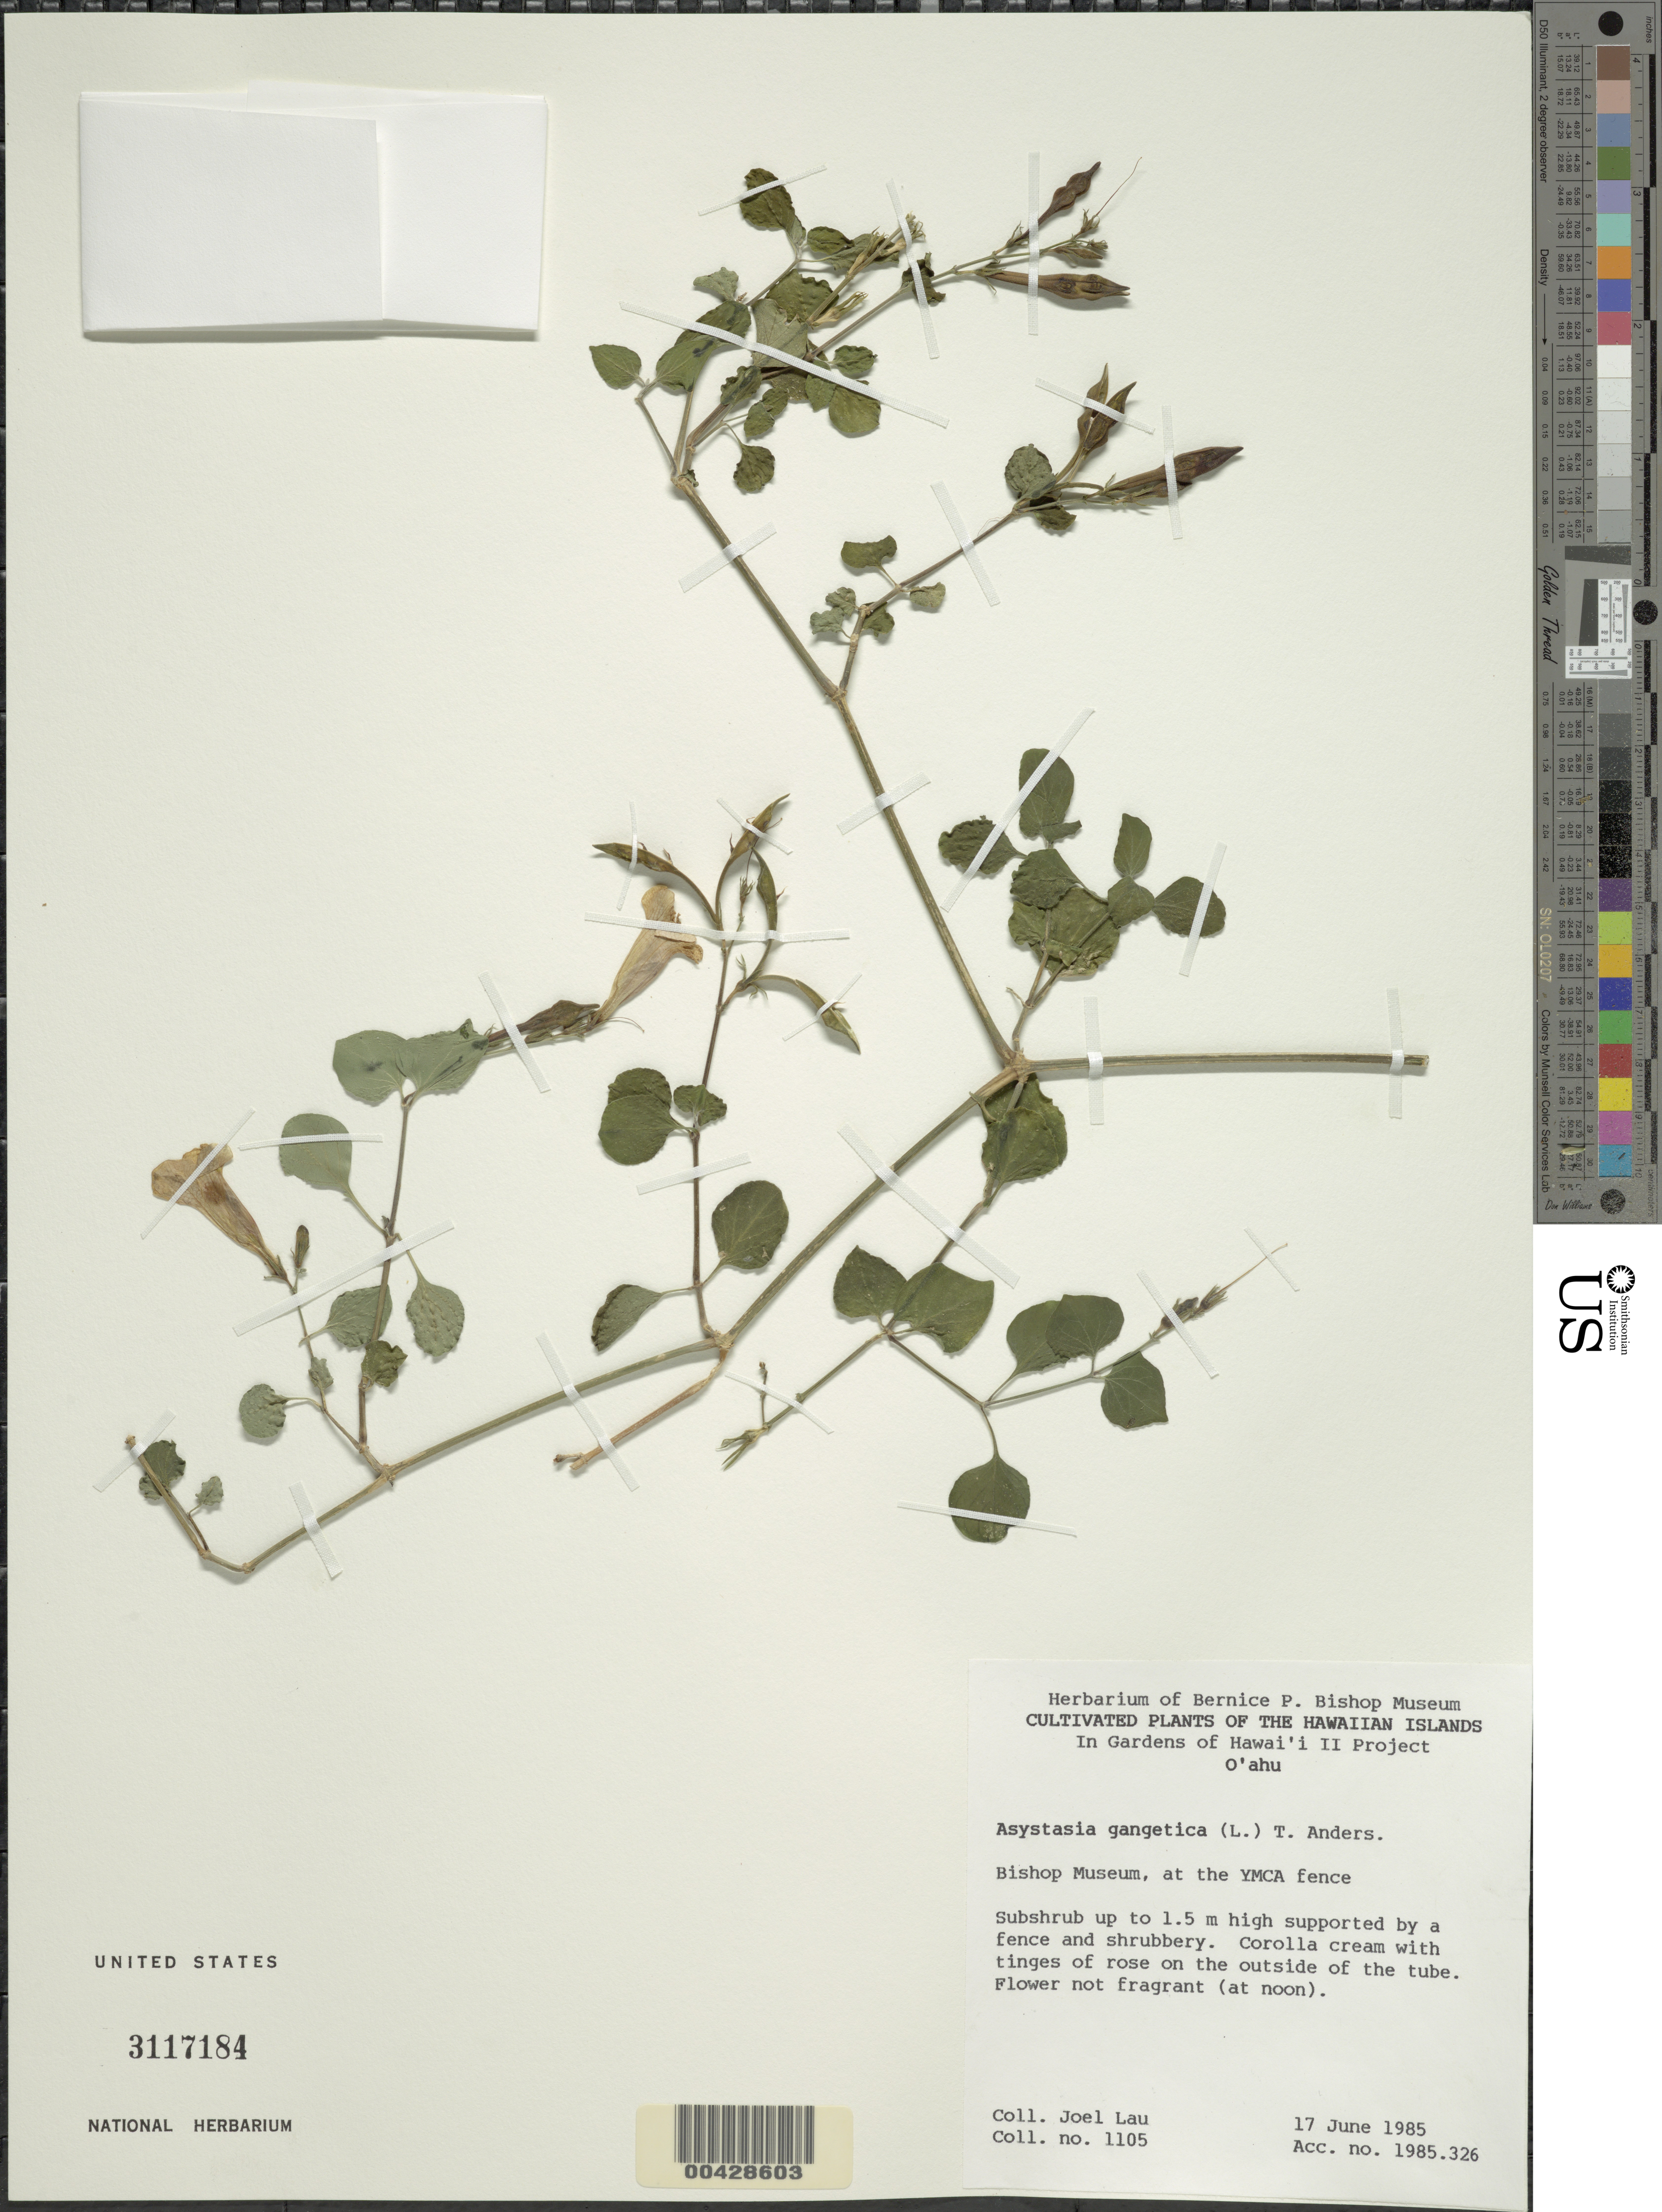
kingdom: Plantae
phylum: Tracheophyta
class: Magnoliopsida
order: Lamiales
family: Acanthaceae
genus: Asystasia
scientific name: Asystasia gangetica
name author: (L.) T. Anderson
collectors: J. Lau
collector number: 1105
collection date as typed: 17 Jun 1985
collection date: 1985-06-17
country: United States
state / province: Hawaii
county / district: Honolulu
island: Oahu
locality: Bishop Museum, at YMCA fence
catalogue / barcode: US 3117184